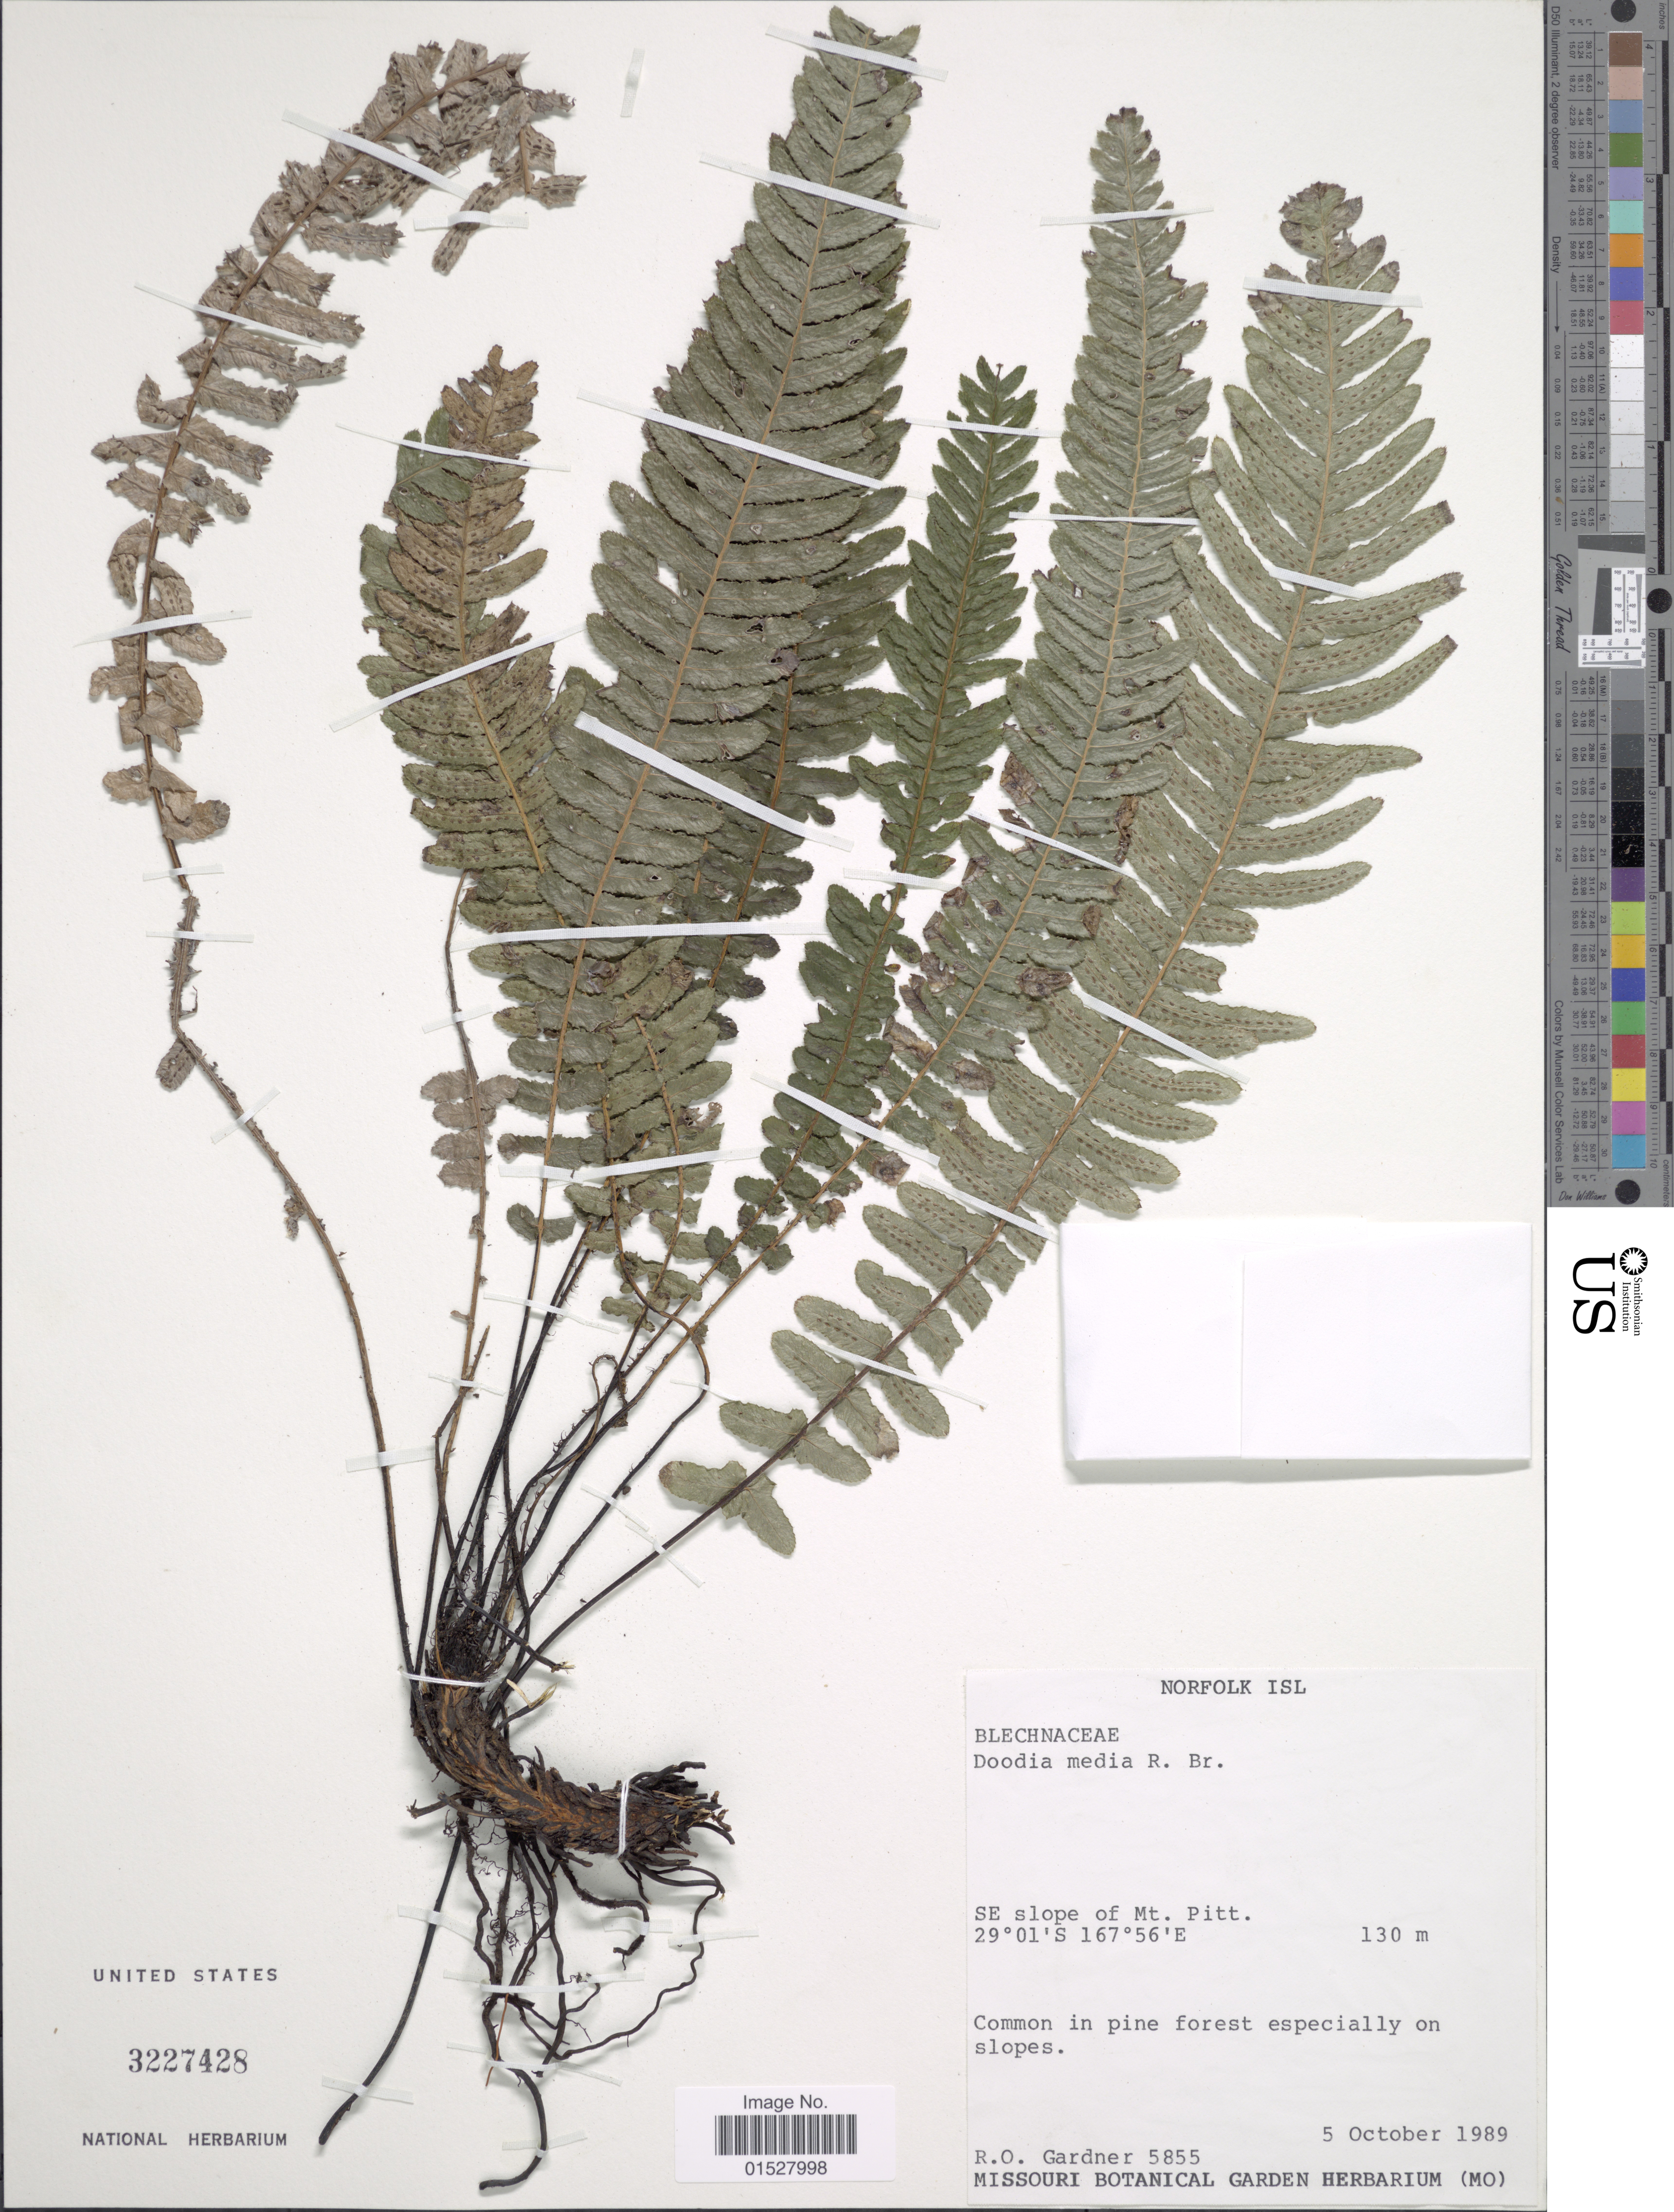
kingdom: Plantae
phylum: Tracheophyta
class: Polypodiopsida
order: Polypodiales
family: Blechnaceae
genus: Blechnum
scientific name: Blechnum medium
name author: (R. Br.) Christenh.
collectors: R. O. Gardner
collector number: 5855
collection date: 1989-10-05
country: Australia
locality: Norfolk Isl, SE slope of Mt. Pitt.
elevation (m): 130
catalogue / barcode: US 3227428